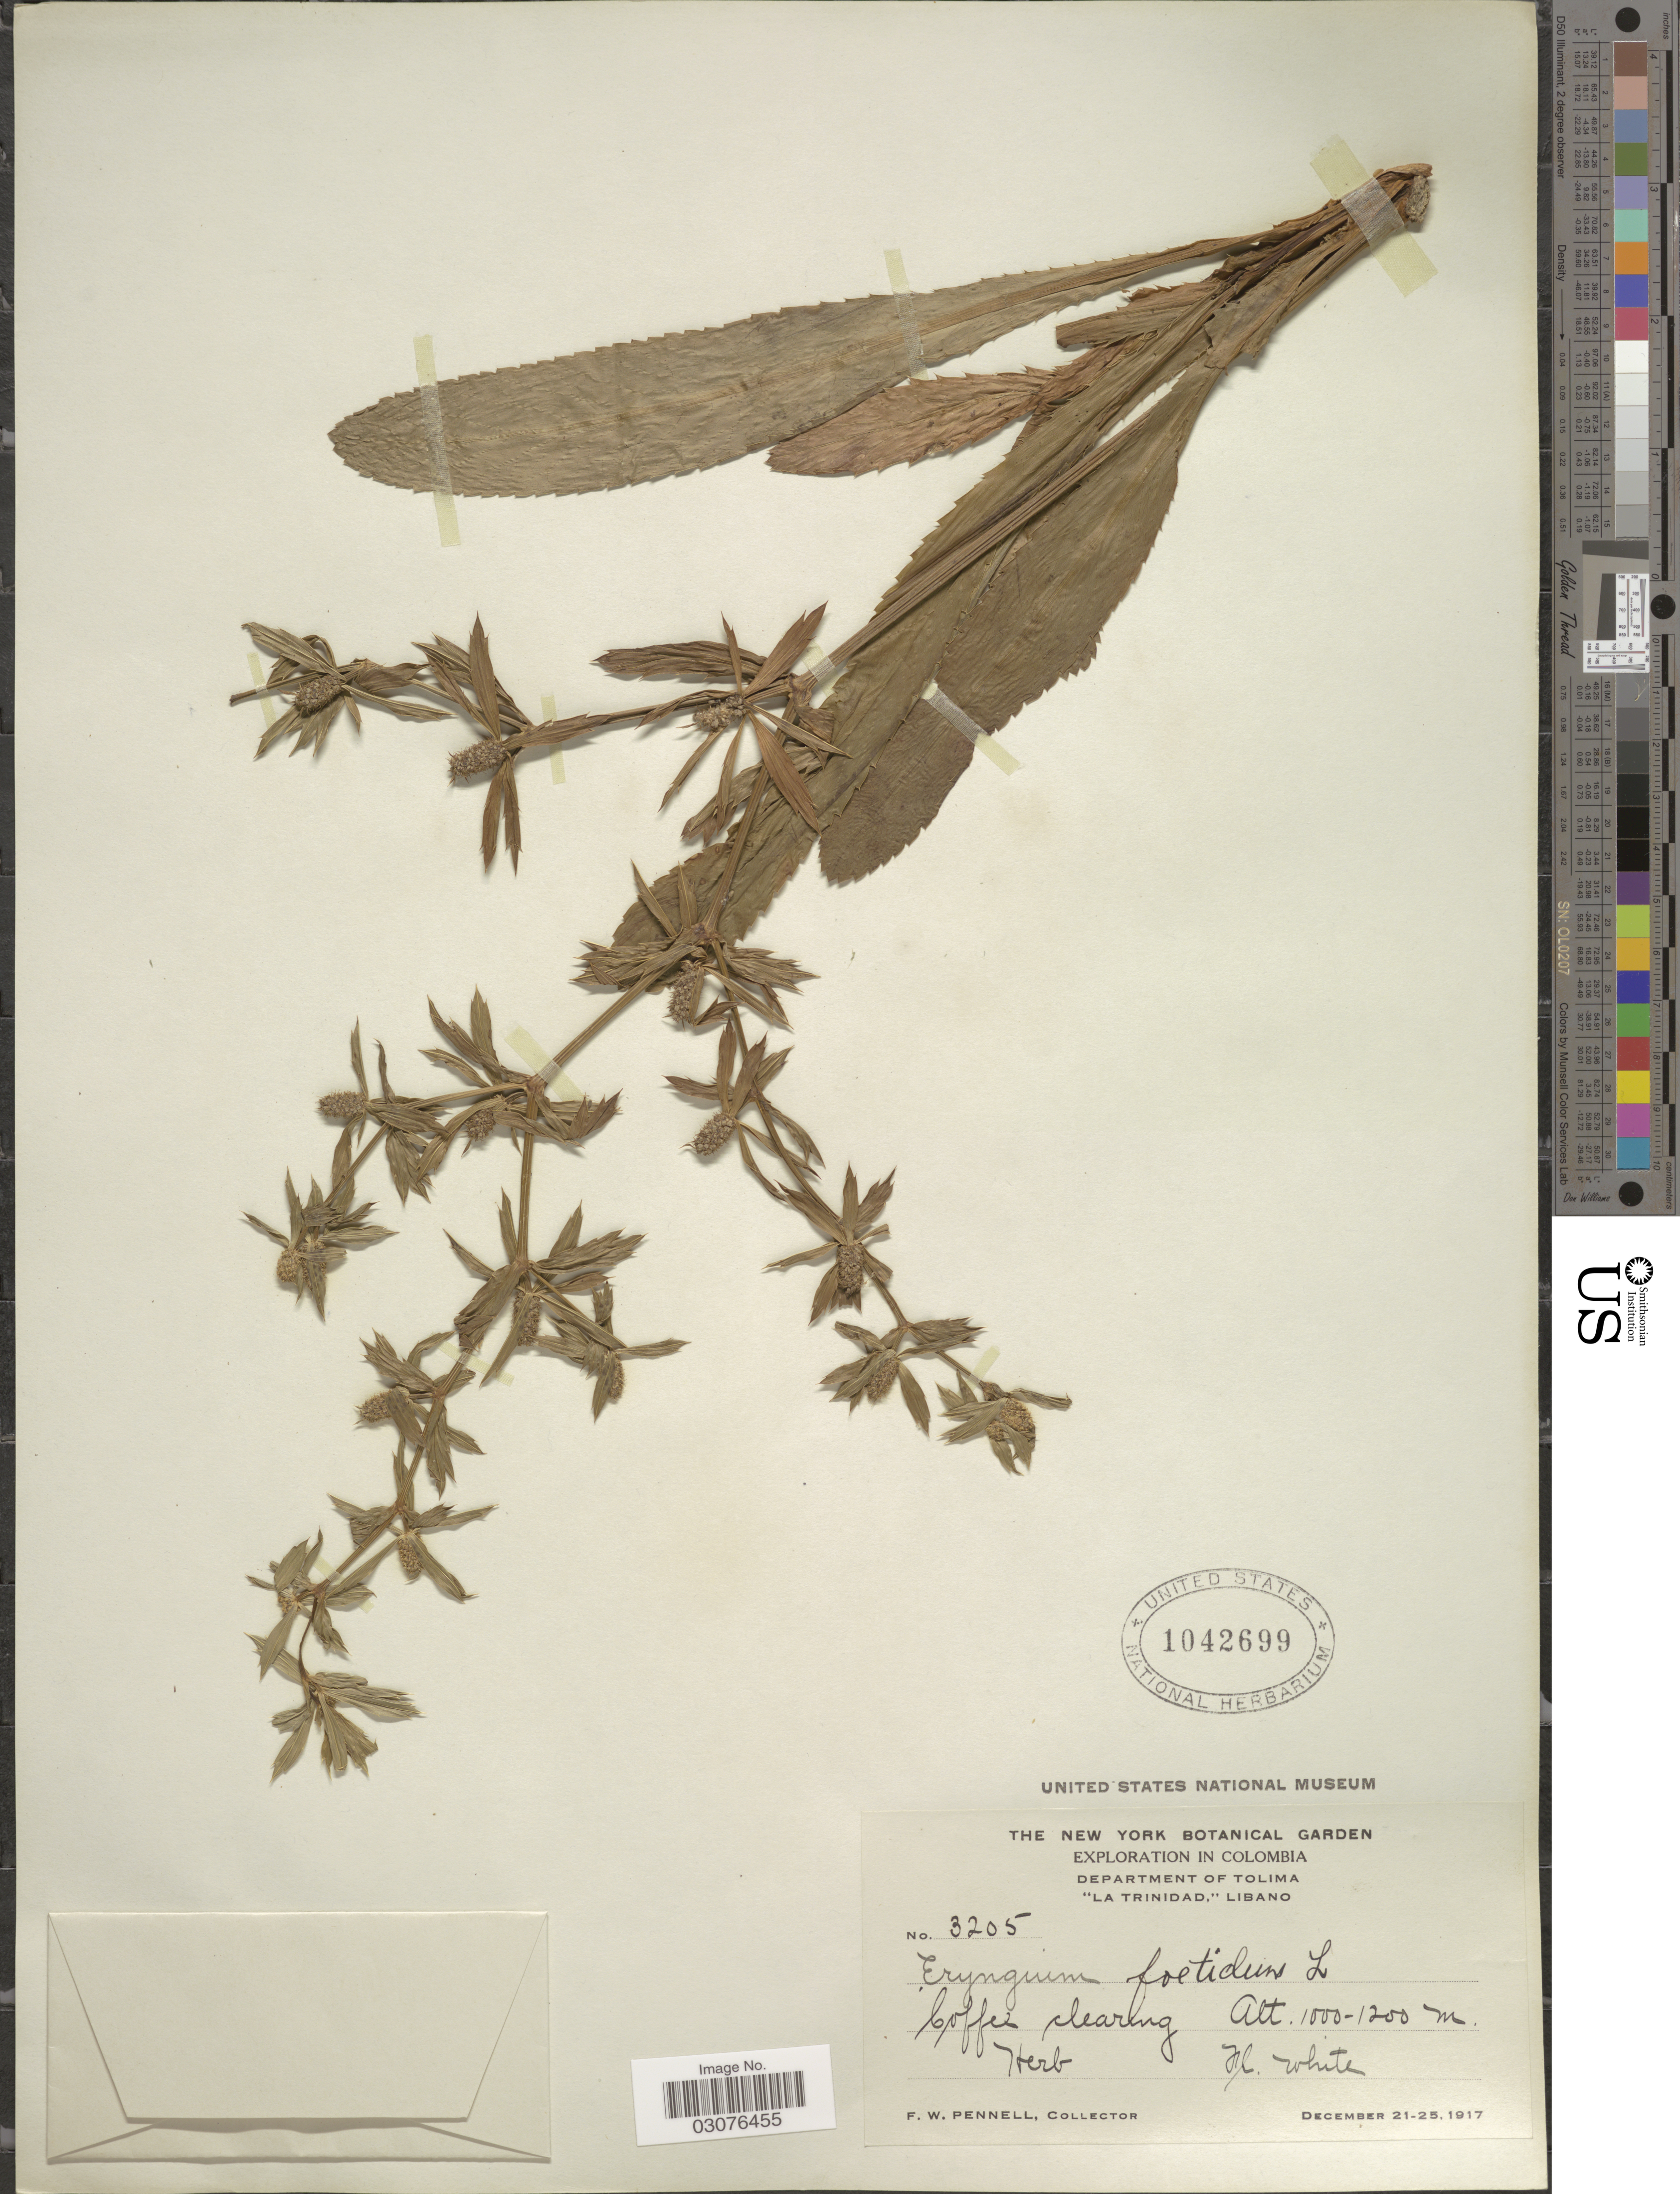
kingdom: Plantae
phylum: Tracheophyta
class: Magnoliopsida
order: Apiales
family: Apiaceae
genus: Eryngium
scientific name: Eryngium foetidum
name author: L.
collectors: F. W. Pennell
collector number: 3205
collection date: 1917-12-21/1917-12-25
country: Colombia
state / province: Tolima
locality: Department of Tolima. "La Trinidad," Libano.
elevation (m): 1000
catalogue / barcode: US 1042699